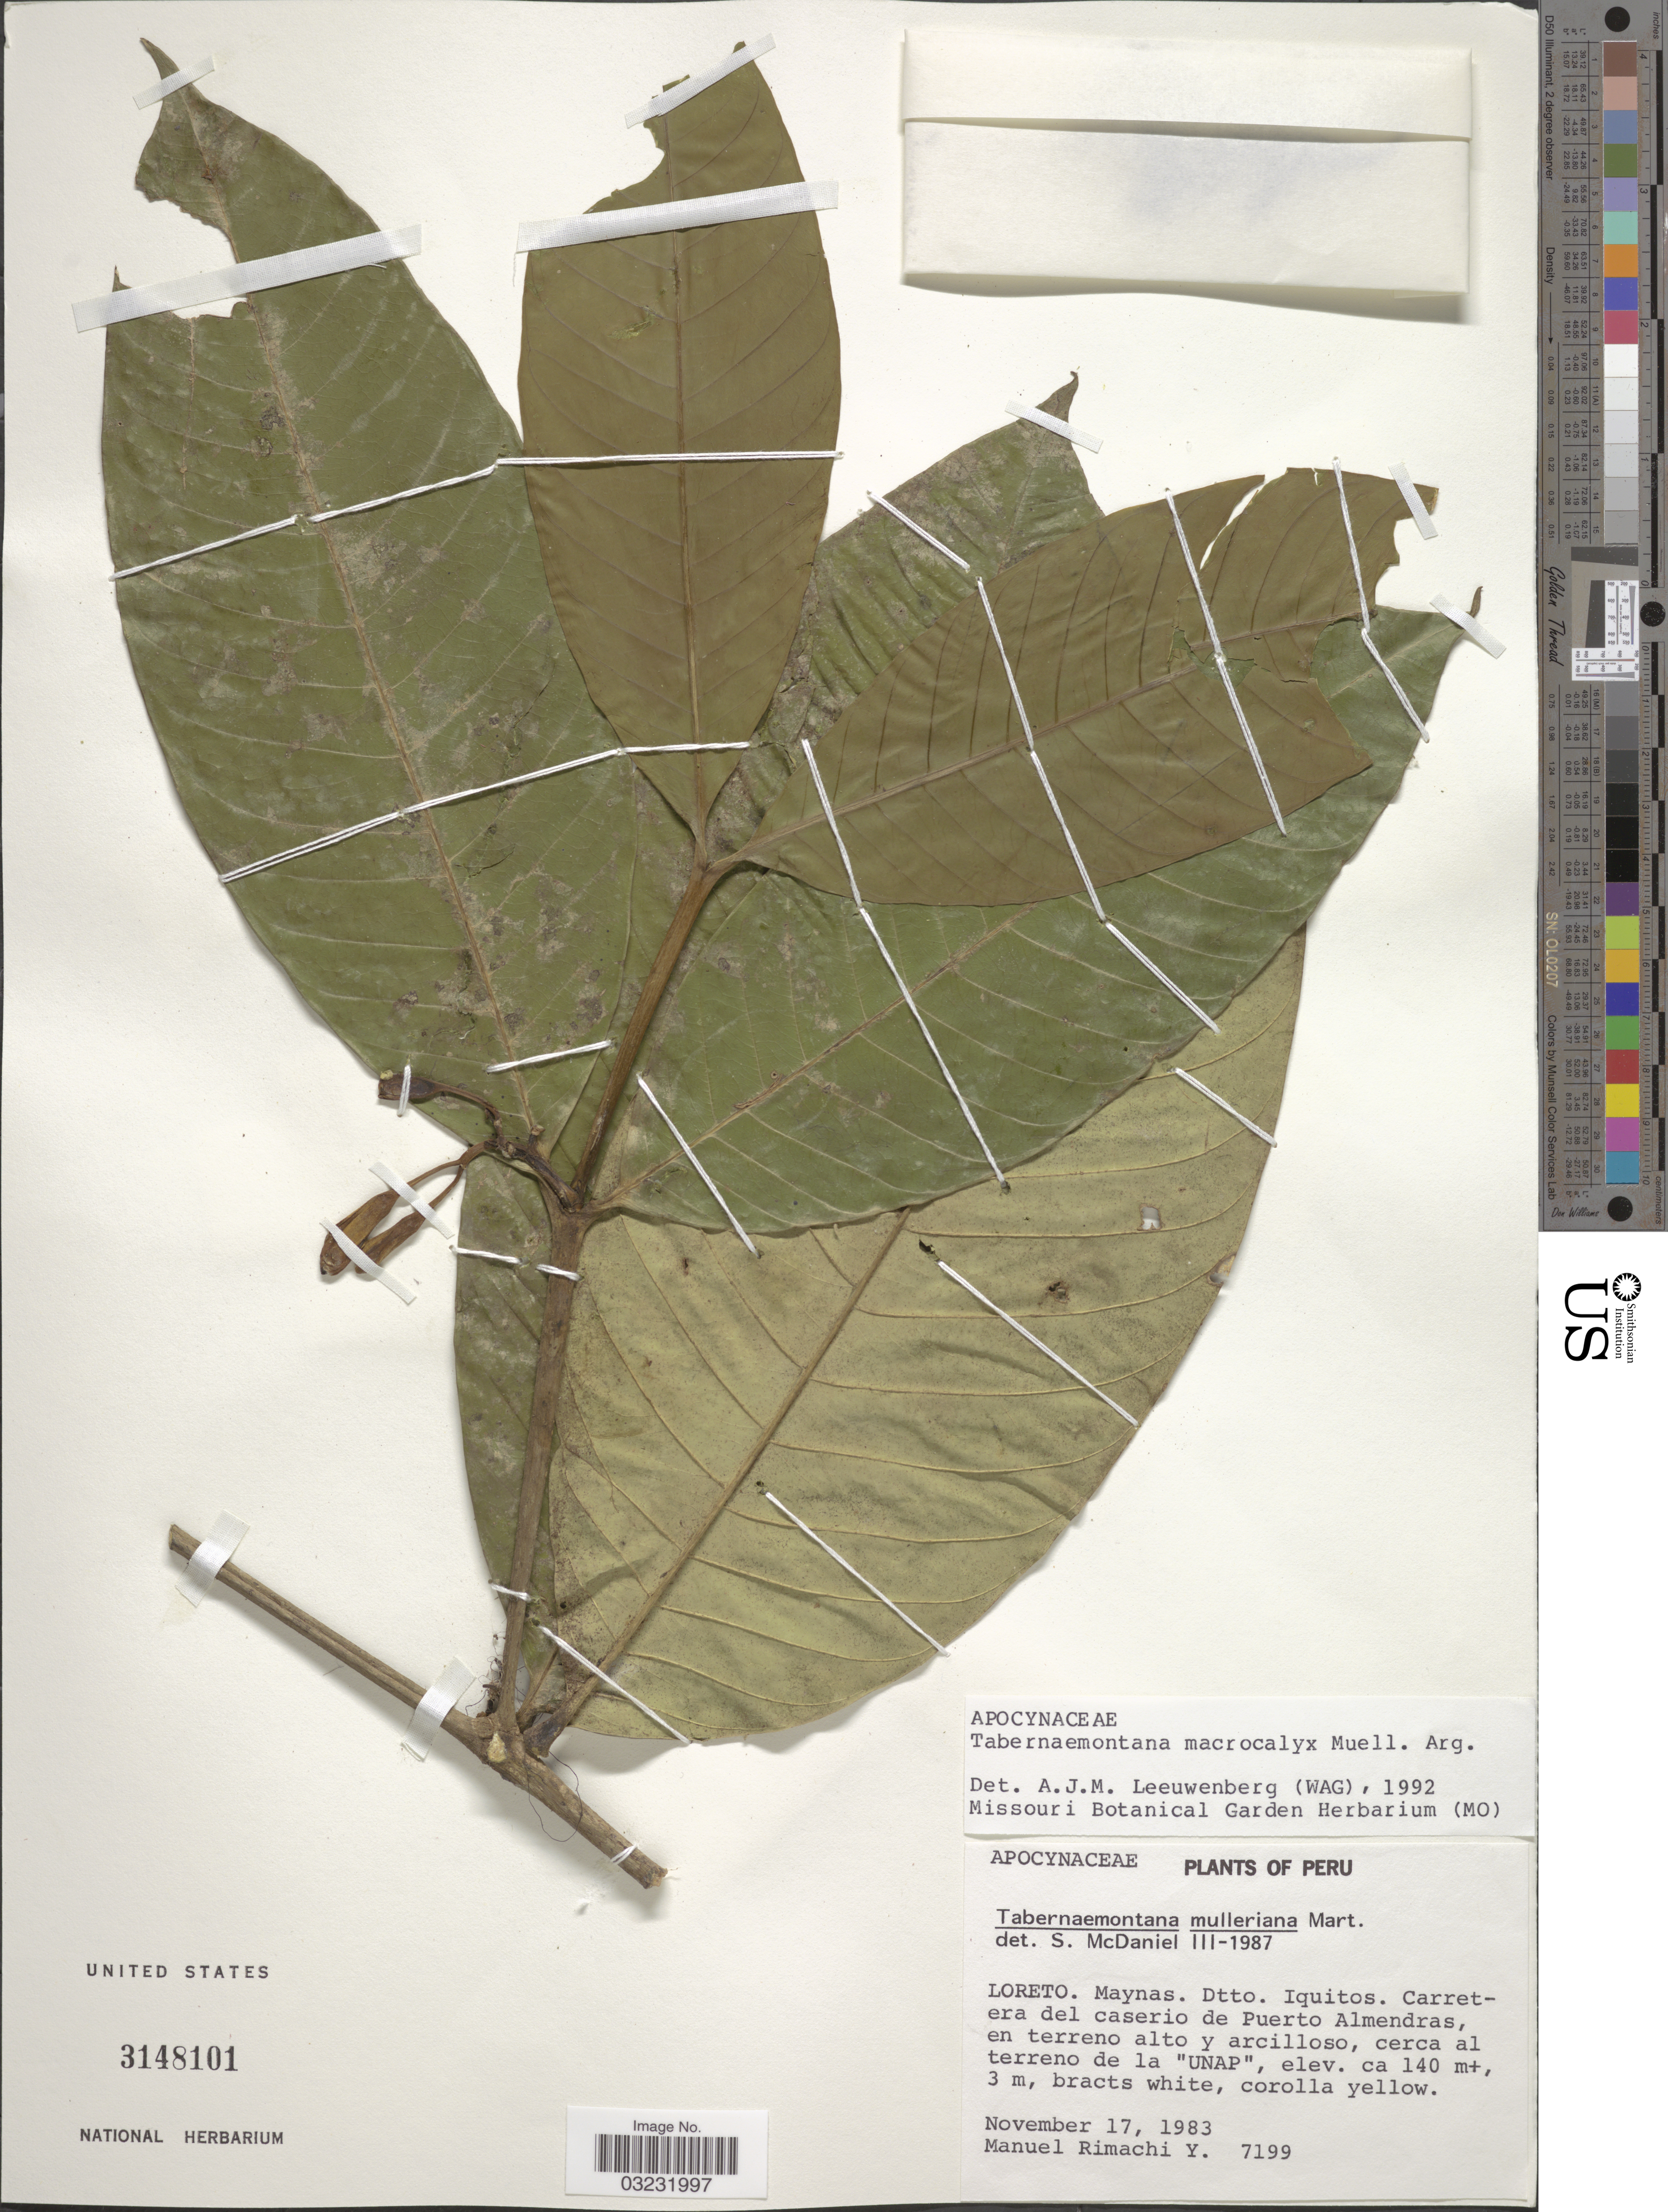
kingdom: Plantae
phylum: Tracheophyta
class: Magnoliopsida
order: Gentianales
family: Apocynaceae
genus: Tabernaemontana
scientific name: Tabernaemontana macrocalyx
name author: Müll. Arg.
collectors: M. Rimachi Y.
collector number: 7199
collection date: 1983-11-17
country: Peru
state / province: Loreto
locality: Maynas. Dtto. Iquitos. Carretera del caserio de Puerto Almendras, en terreno alto y arcilloso, cerca al terreno de la "UNAP".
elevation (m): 140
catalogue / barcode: US 3148101